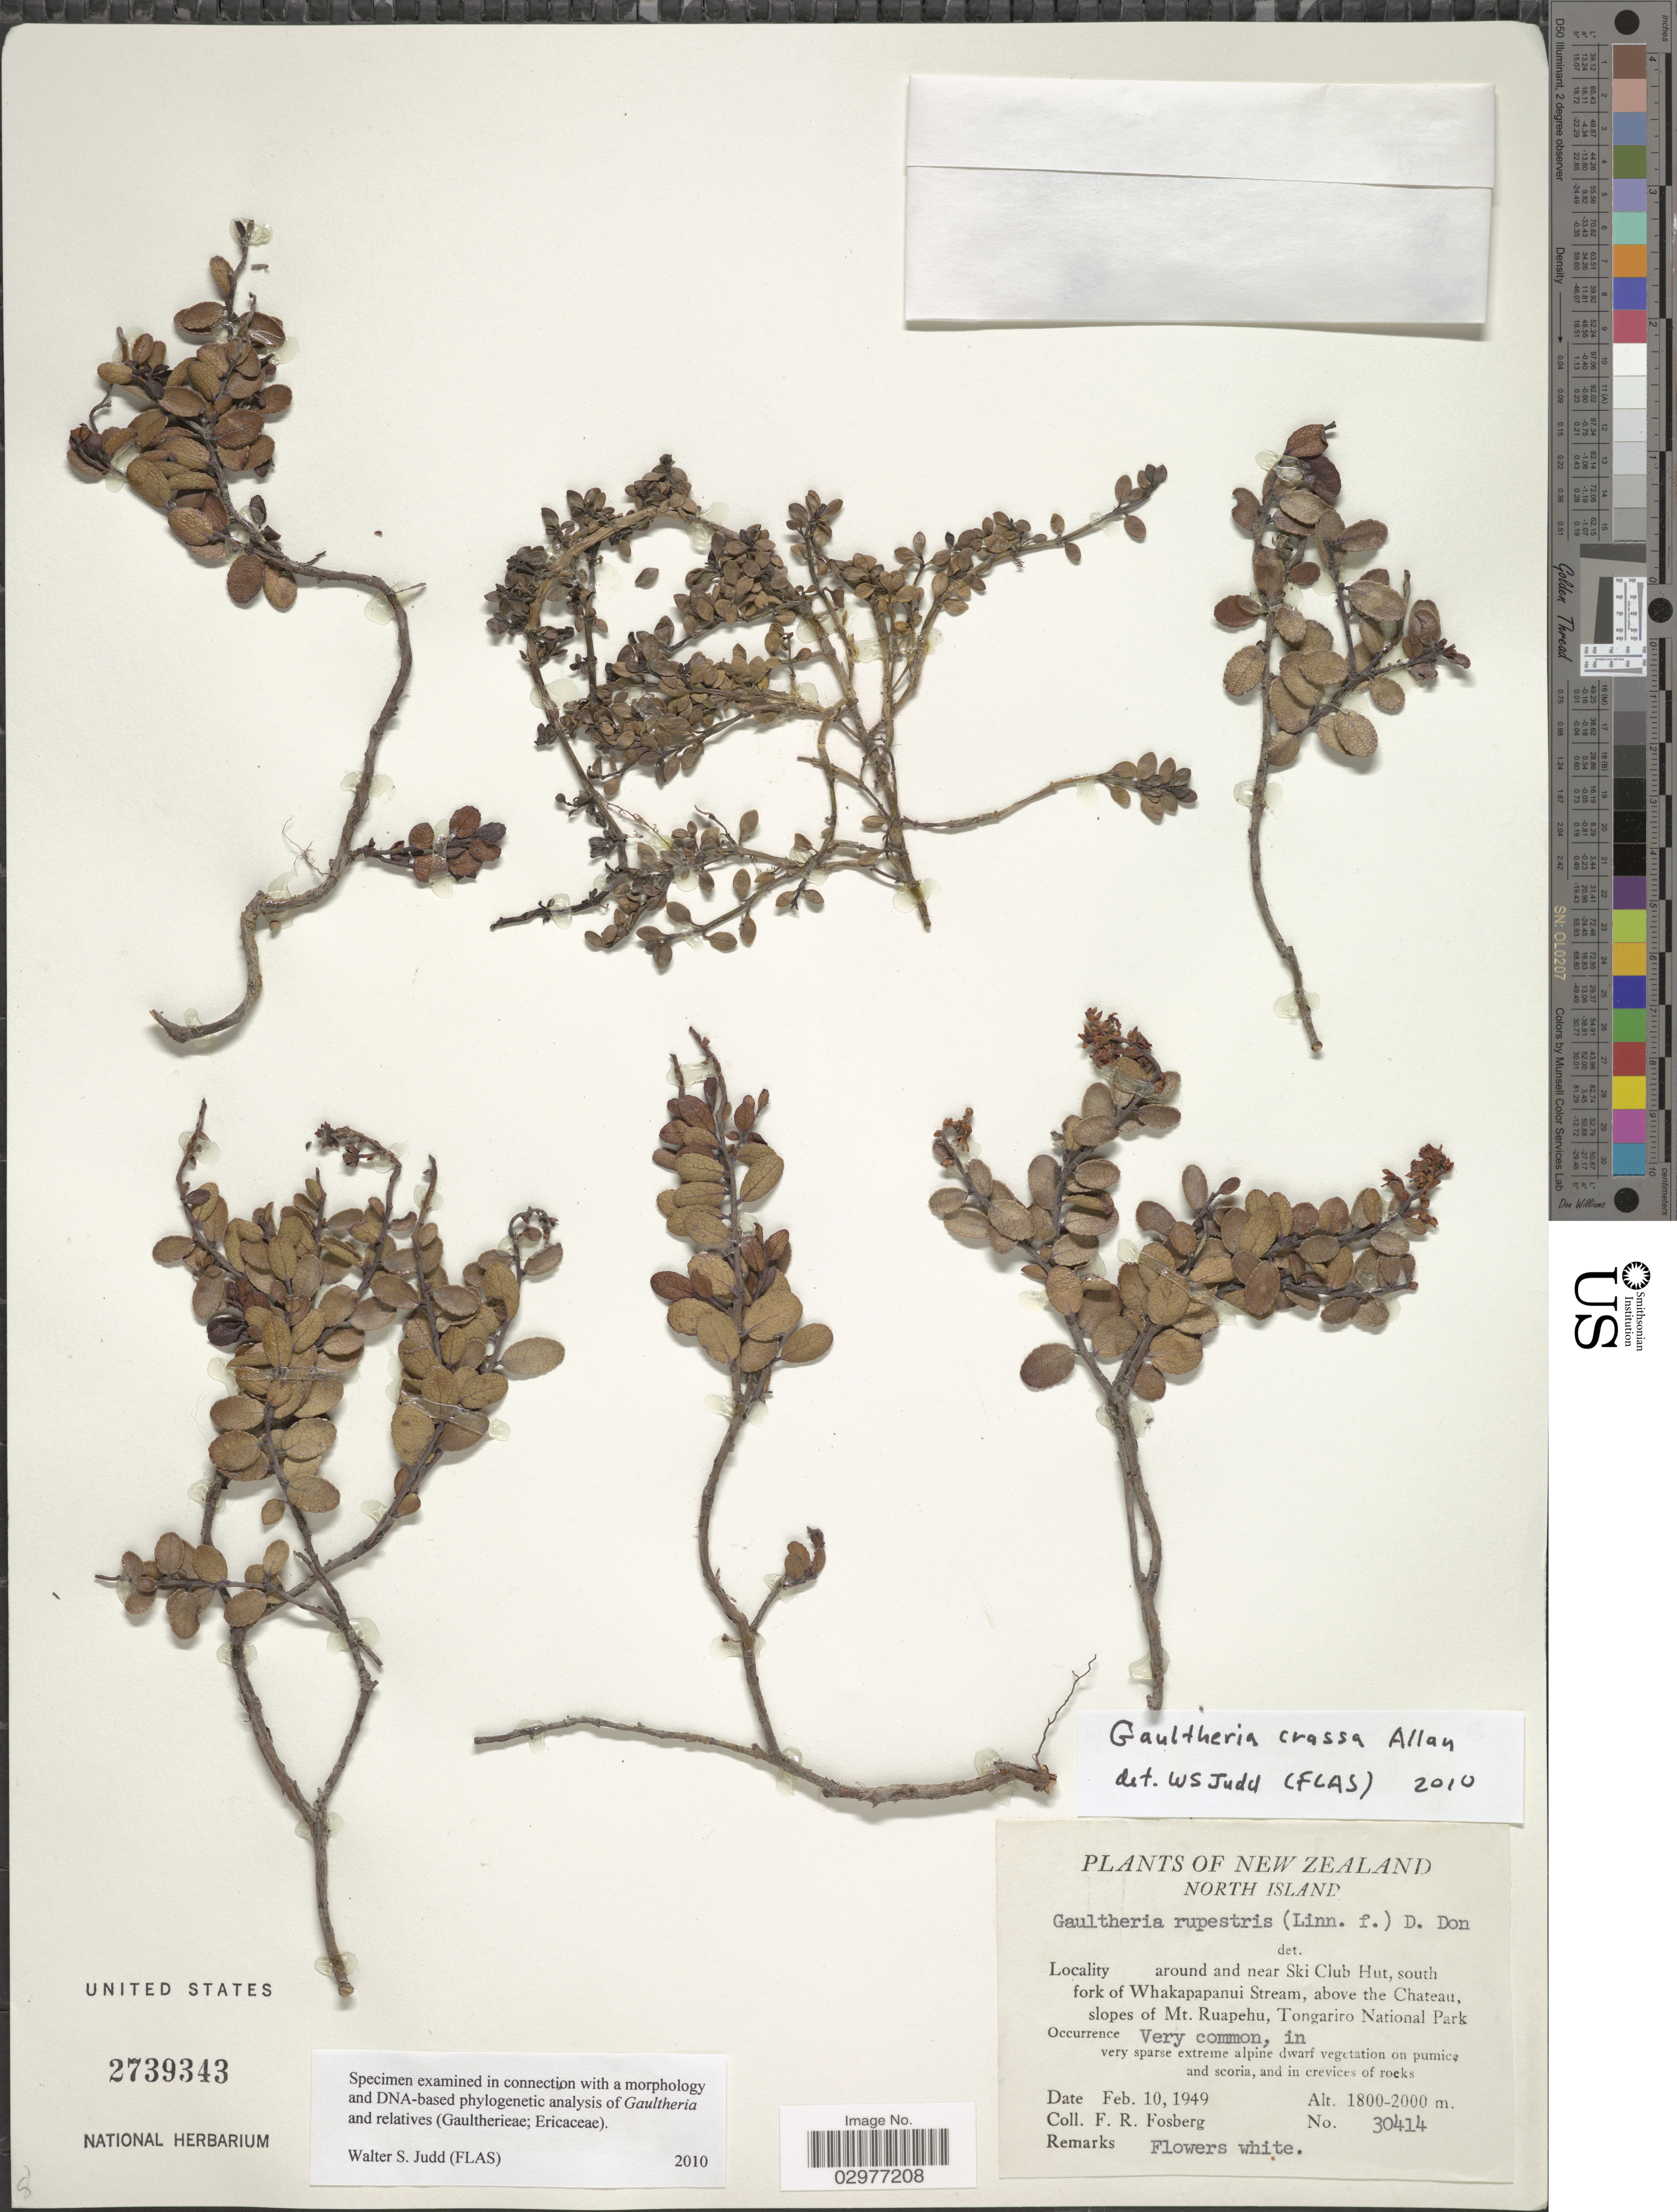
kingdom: Plantae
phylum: Tracheophyta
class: Magnoliopsida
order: Ericales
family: Ericaceae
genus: Gaultheria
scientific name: Gaultheria crassa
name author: Allan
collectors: F. R. Fosberg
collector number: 30414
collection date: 1949-02-10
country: New Zealand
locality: North Island, around and near Ski Club Hut, south fork of Whakapapanui Stream, above the Chateau, slopes of Mt. Ruapehu, Tongariro National Park.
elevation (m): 1800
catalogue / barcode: US 2739343